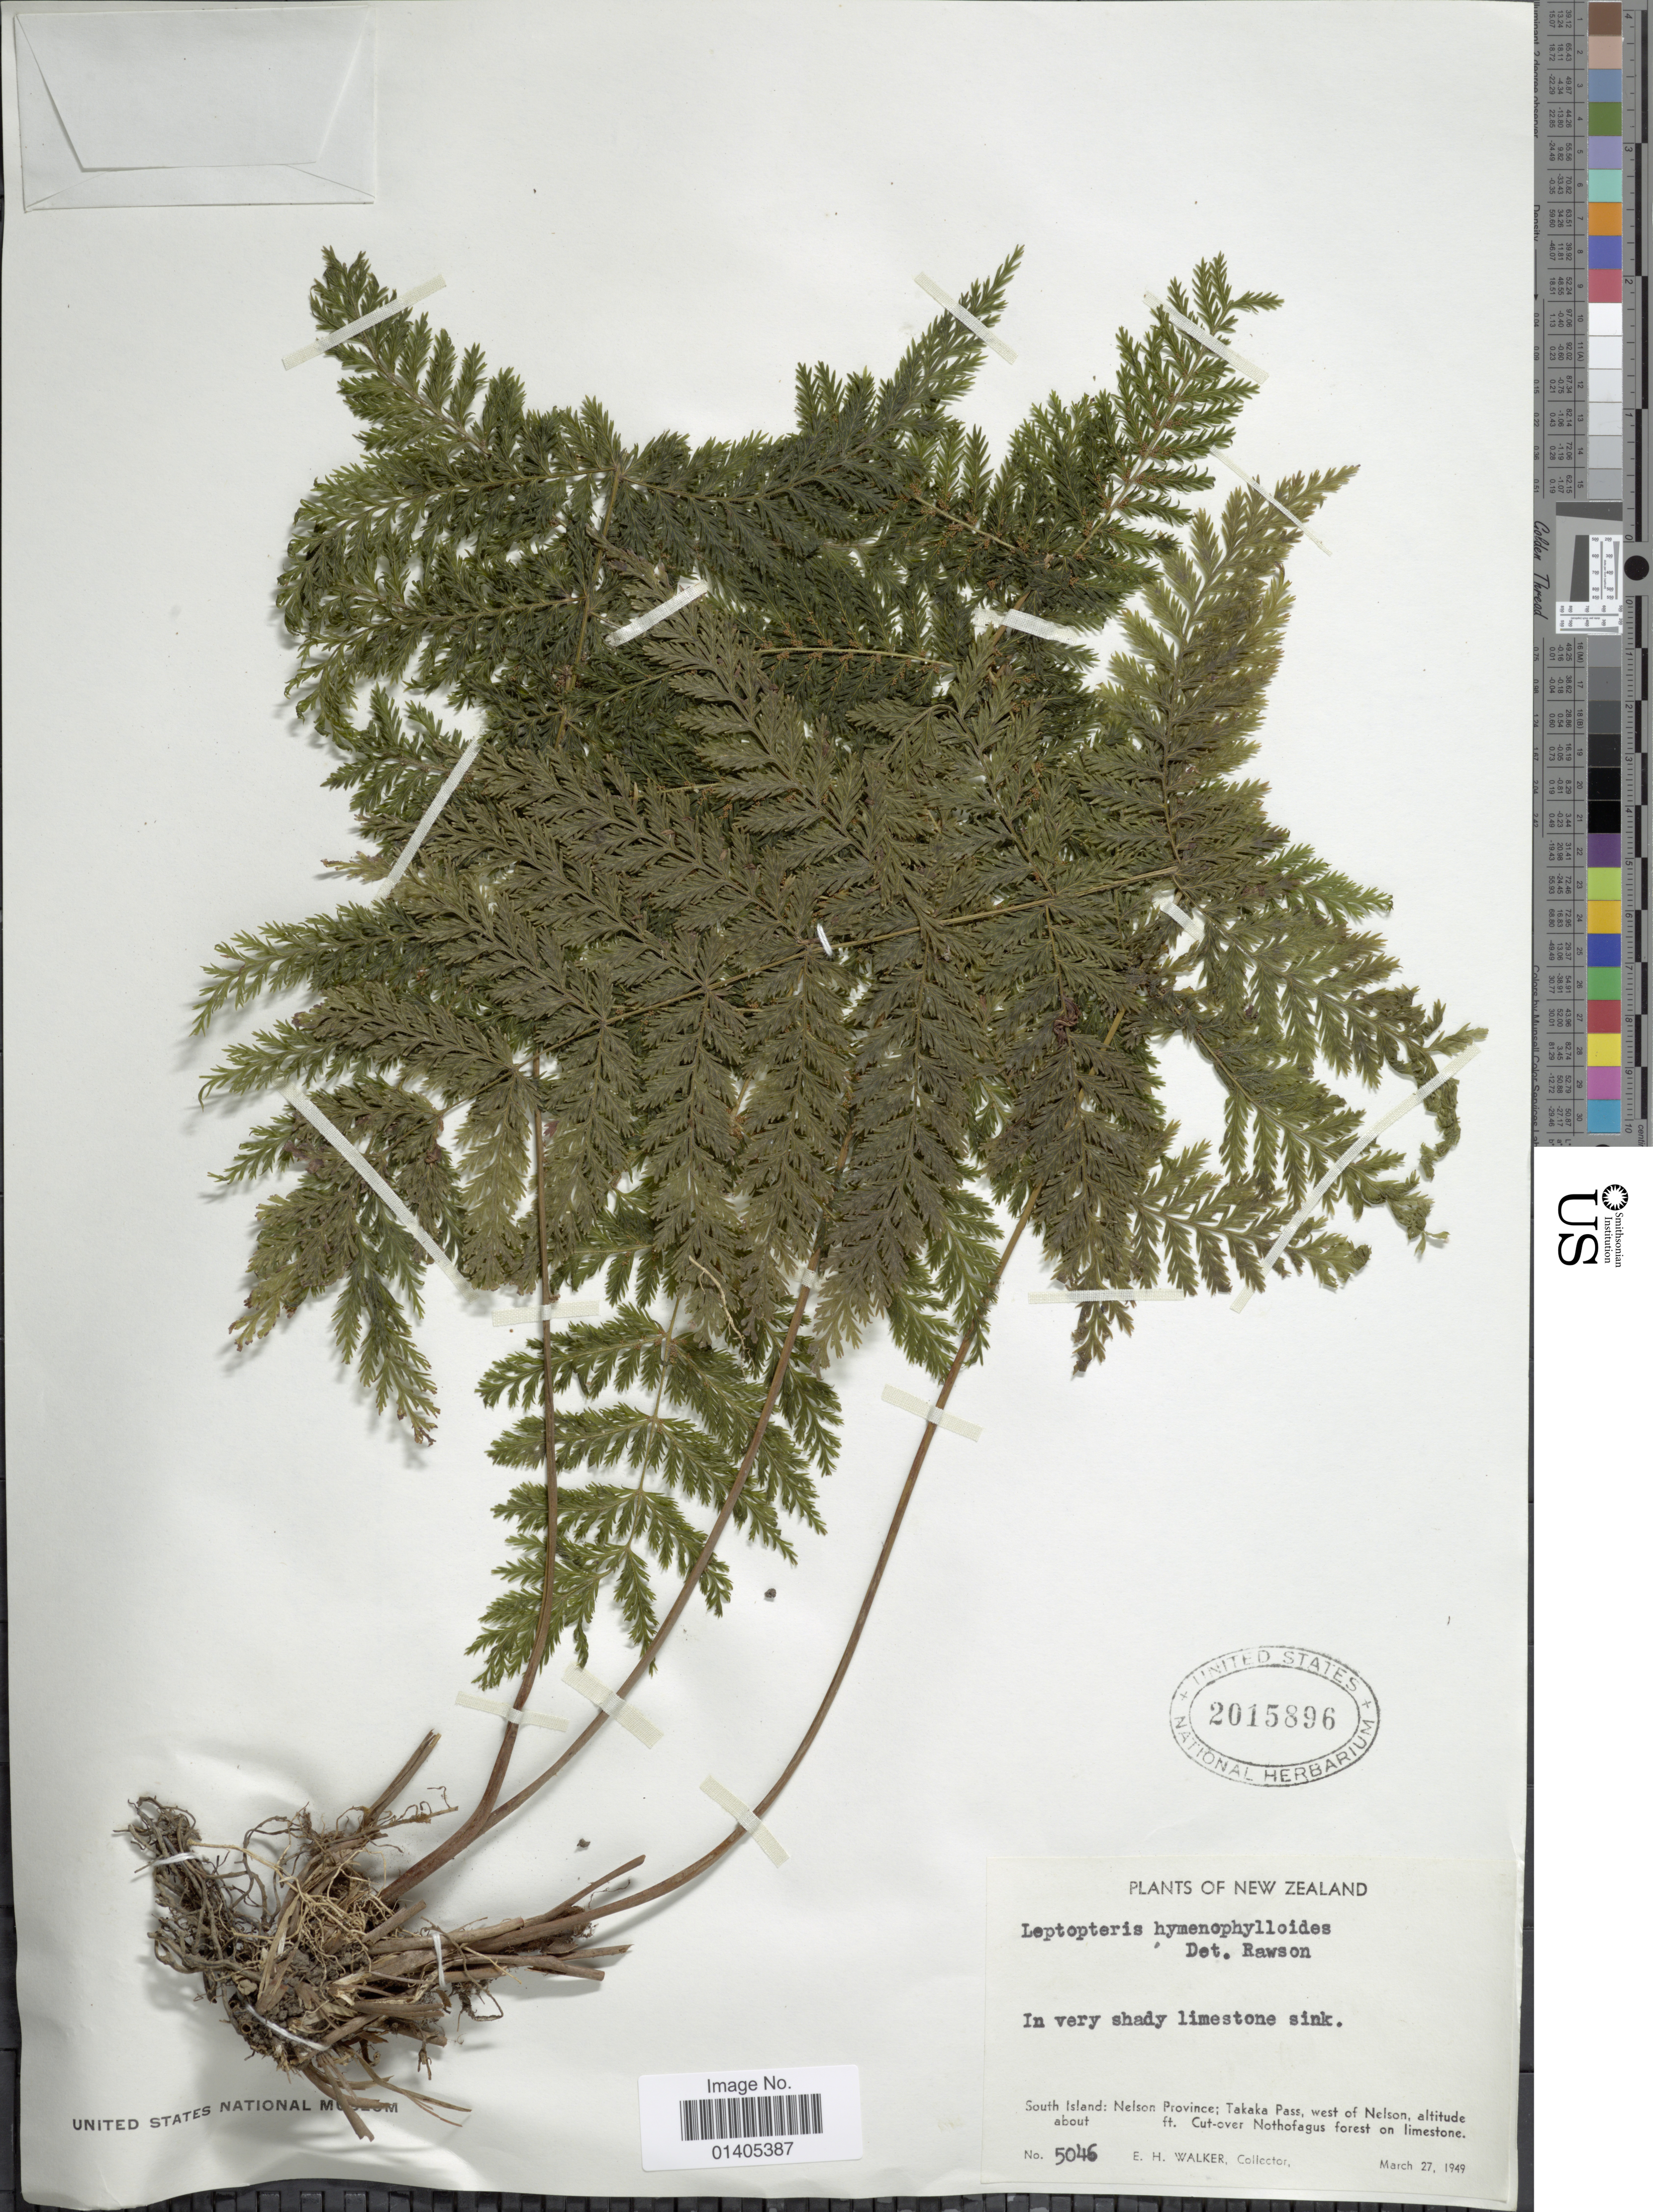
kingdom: Plantae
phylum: Tracheophyta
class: Polypodiopsida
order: Osmundales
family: Osmundaceae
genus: Leptopteris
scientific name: Leptopteris hymenophylloides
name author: (A. Rich.) C. Presl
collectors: E. H. Walker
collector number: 5046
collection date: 1949-03-27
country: New Zealand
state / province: Nelson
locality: South Island: Nelson Province; Takaka Pass, west of Nelson. Cut-over Nothofagus forest on limestone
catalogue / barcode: US 2015896